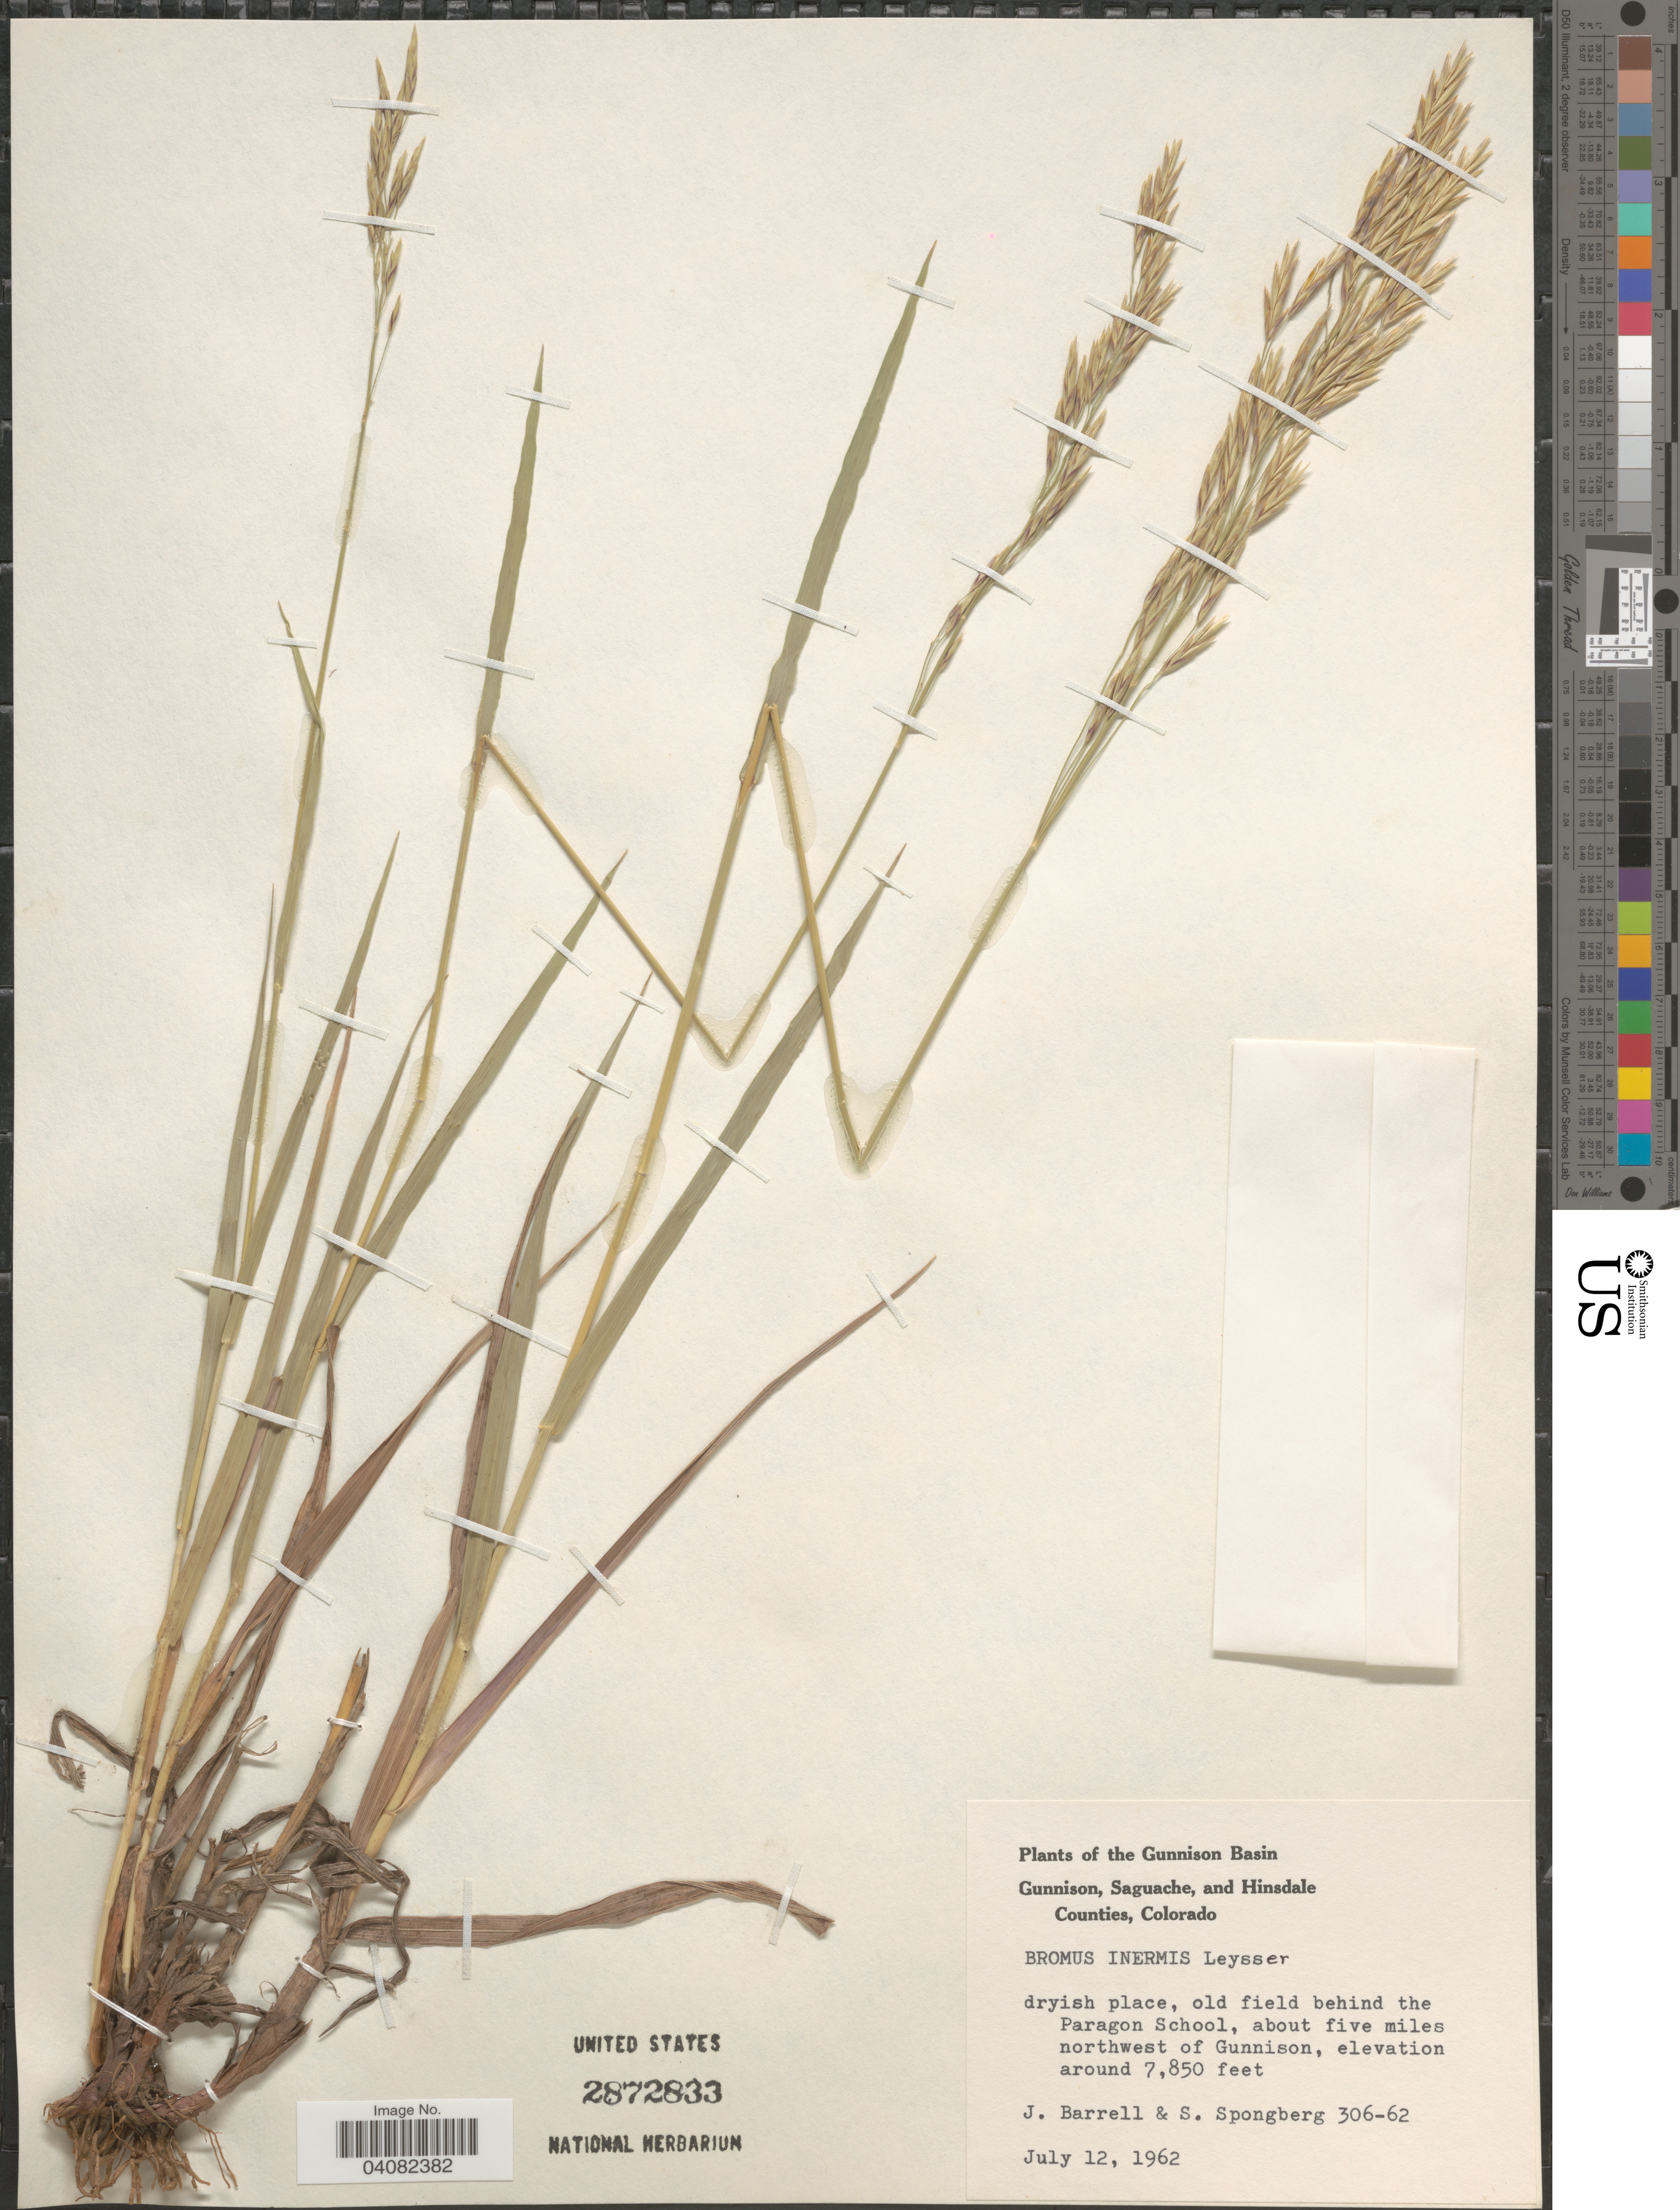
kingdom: Plantae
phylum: Tracheophyta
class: Liliopsida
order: Poales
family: Poaceae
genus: Bromus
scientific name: Bromus inermis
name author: Leyss.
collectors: J. Barrell & S. A.Spongberg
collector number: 306-62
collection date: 1962-07-12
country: United States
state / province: Colorado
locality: The Gunnison Basin. Gunnison County. Old field behind the Paragon School, about five miles northwest of Gunnison.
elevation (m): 2393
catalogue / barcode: US 2872833